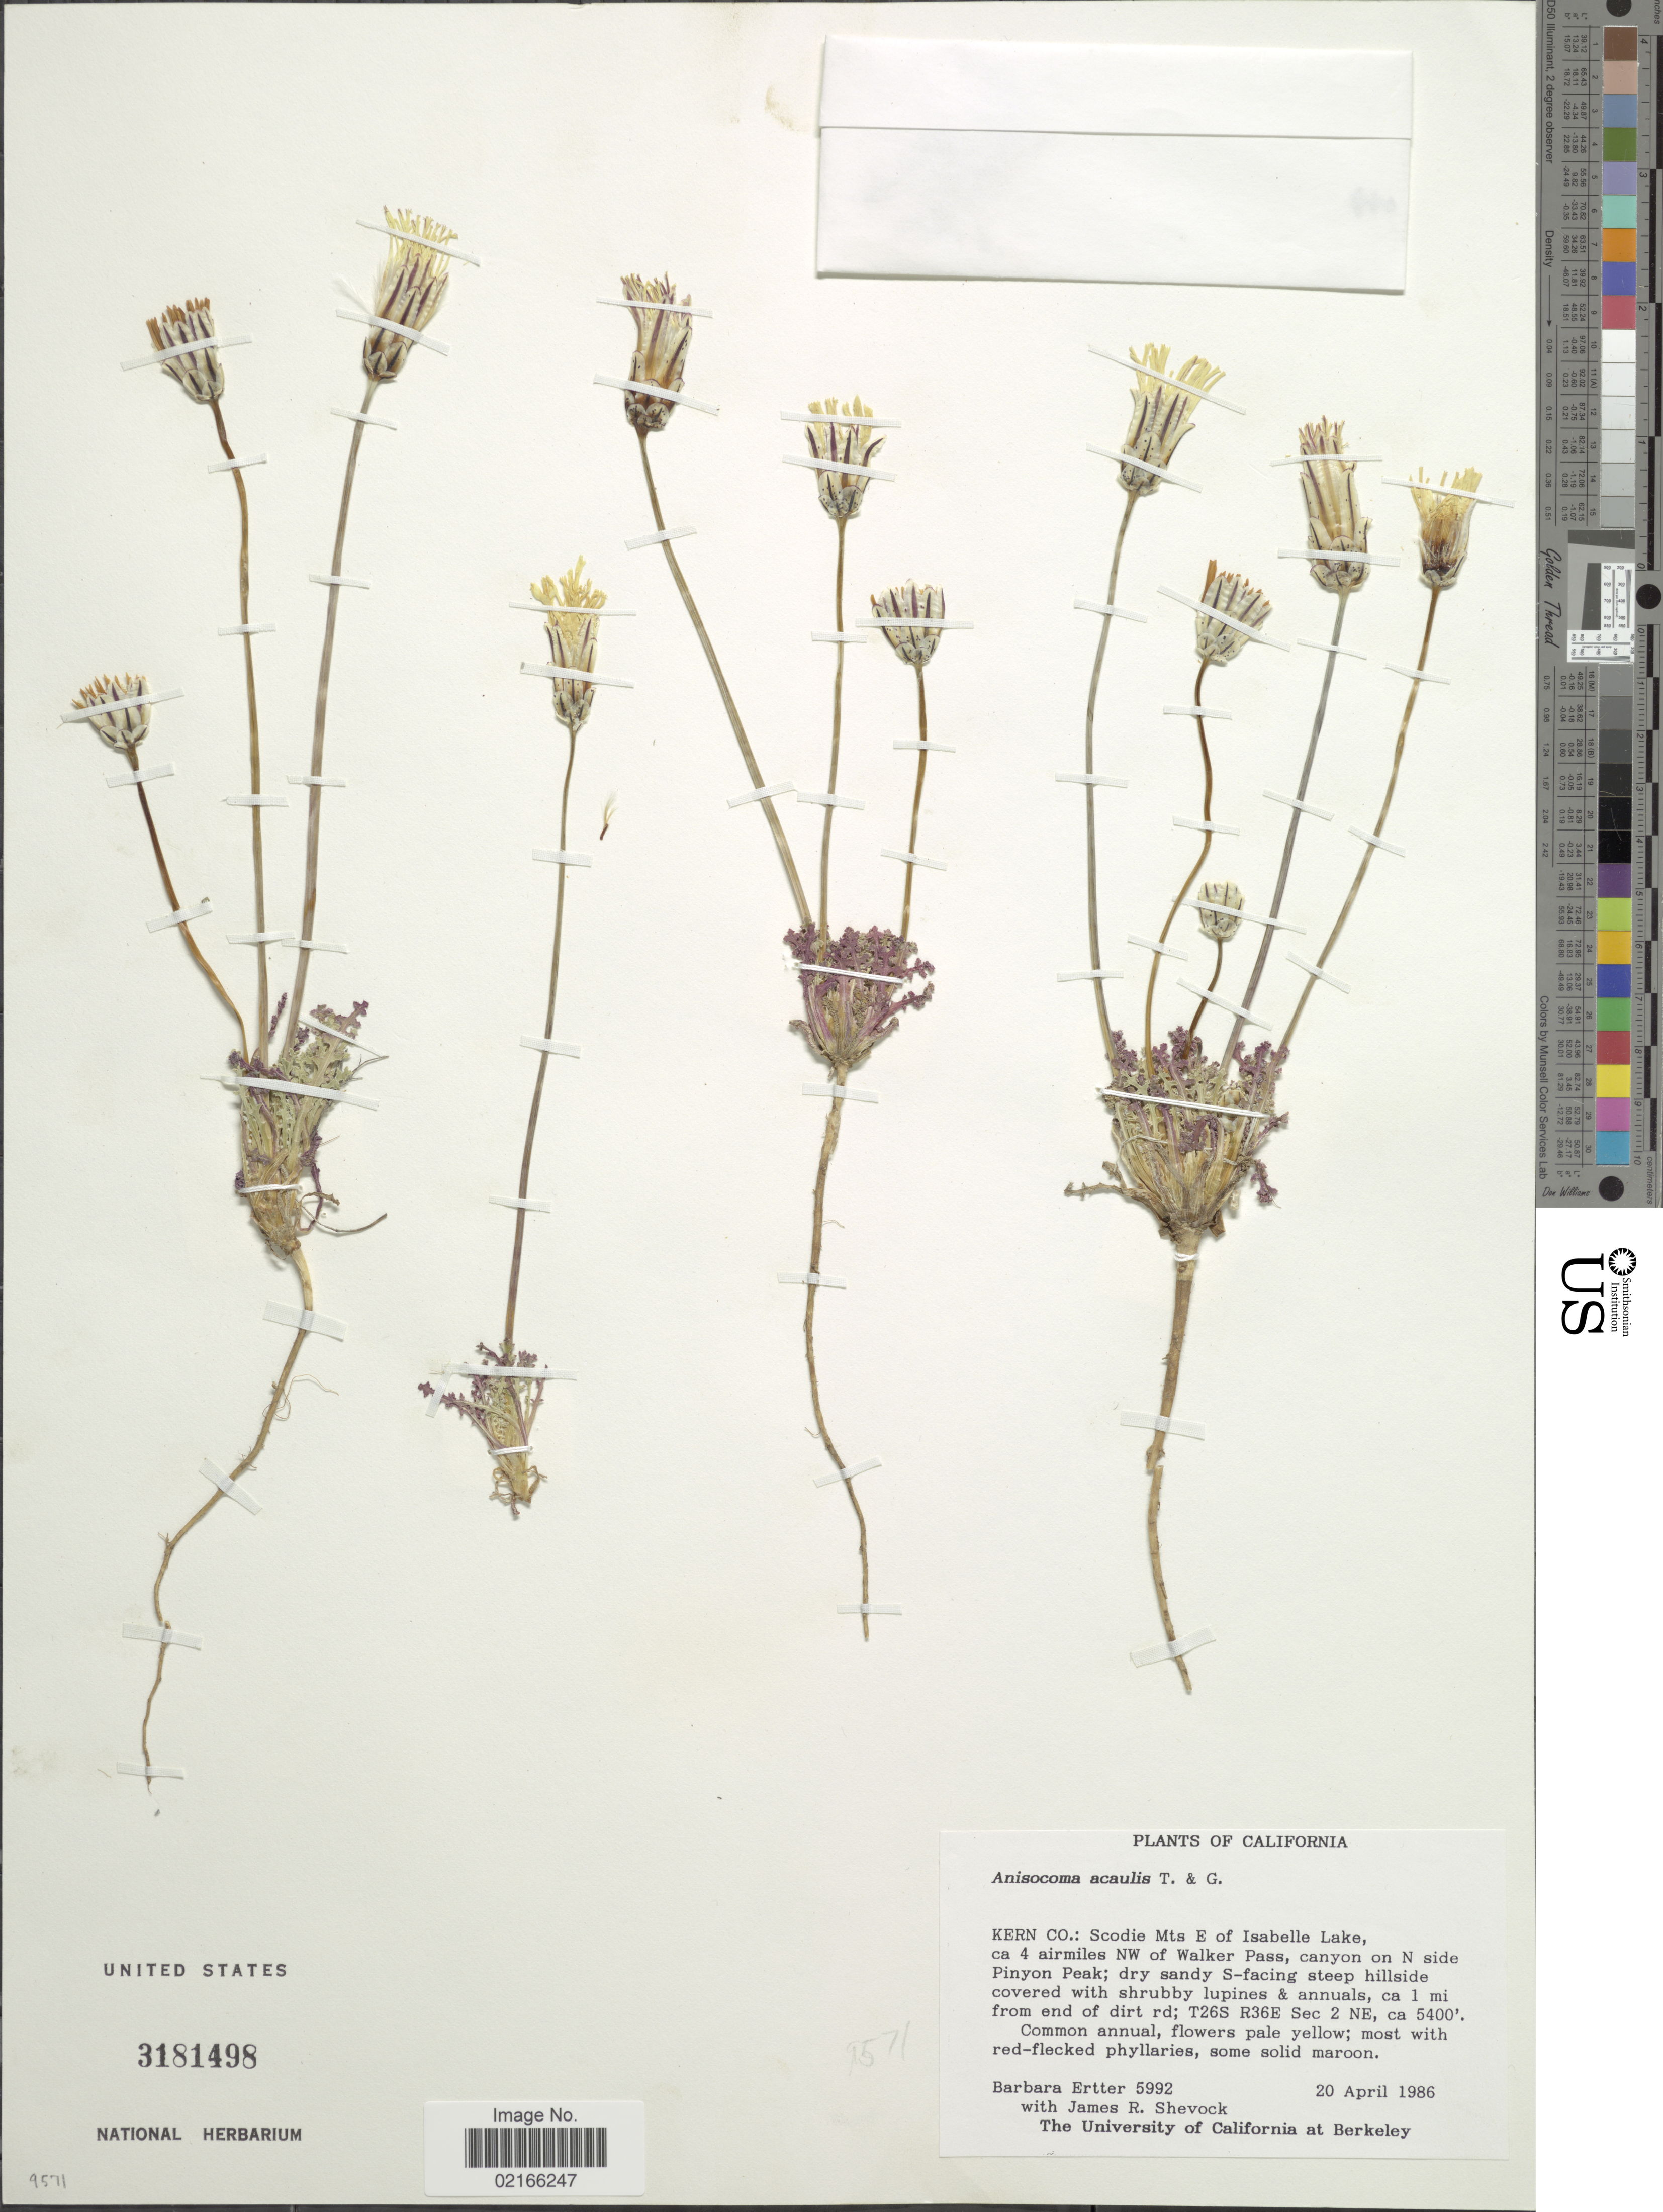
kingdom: Plantae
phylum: Tracheophyta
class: Magnoliopsida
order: Asterales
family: Asteraceae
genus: Anisocoma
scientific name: Anisocoma acaulis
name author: Torr. & A. Gray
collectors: B. Ertter & J. R. Shevock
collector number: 5992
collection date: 1986-04-20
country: United States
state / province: California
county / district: Kern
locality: Kern Co.: Scodie Mts E of Isabelle Lake, ca 4 airmiles NW of Walker Pass, canyon on N side Pinyon Peak, ca 1 mi from end of dirt rd; T26S R36E Sec 2 NE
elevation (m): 1646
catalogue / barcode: US 3181498